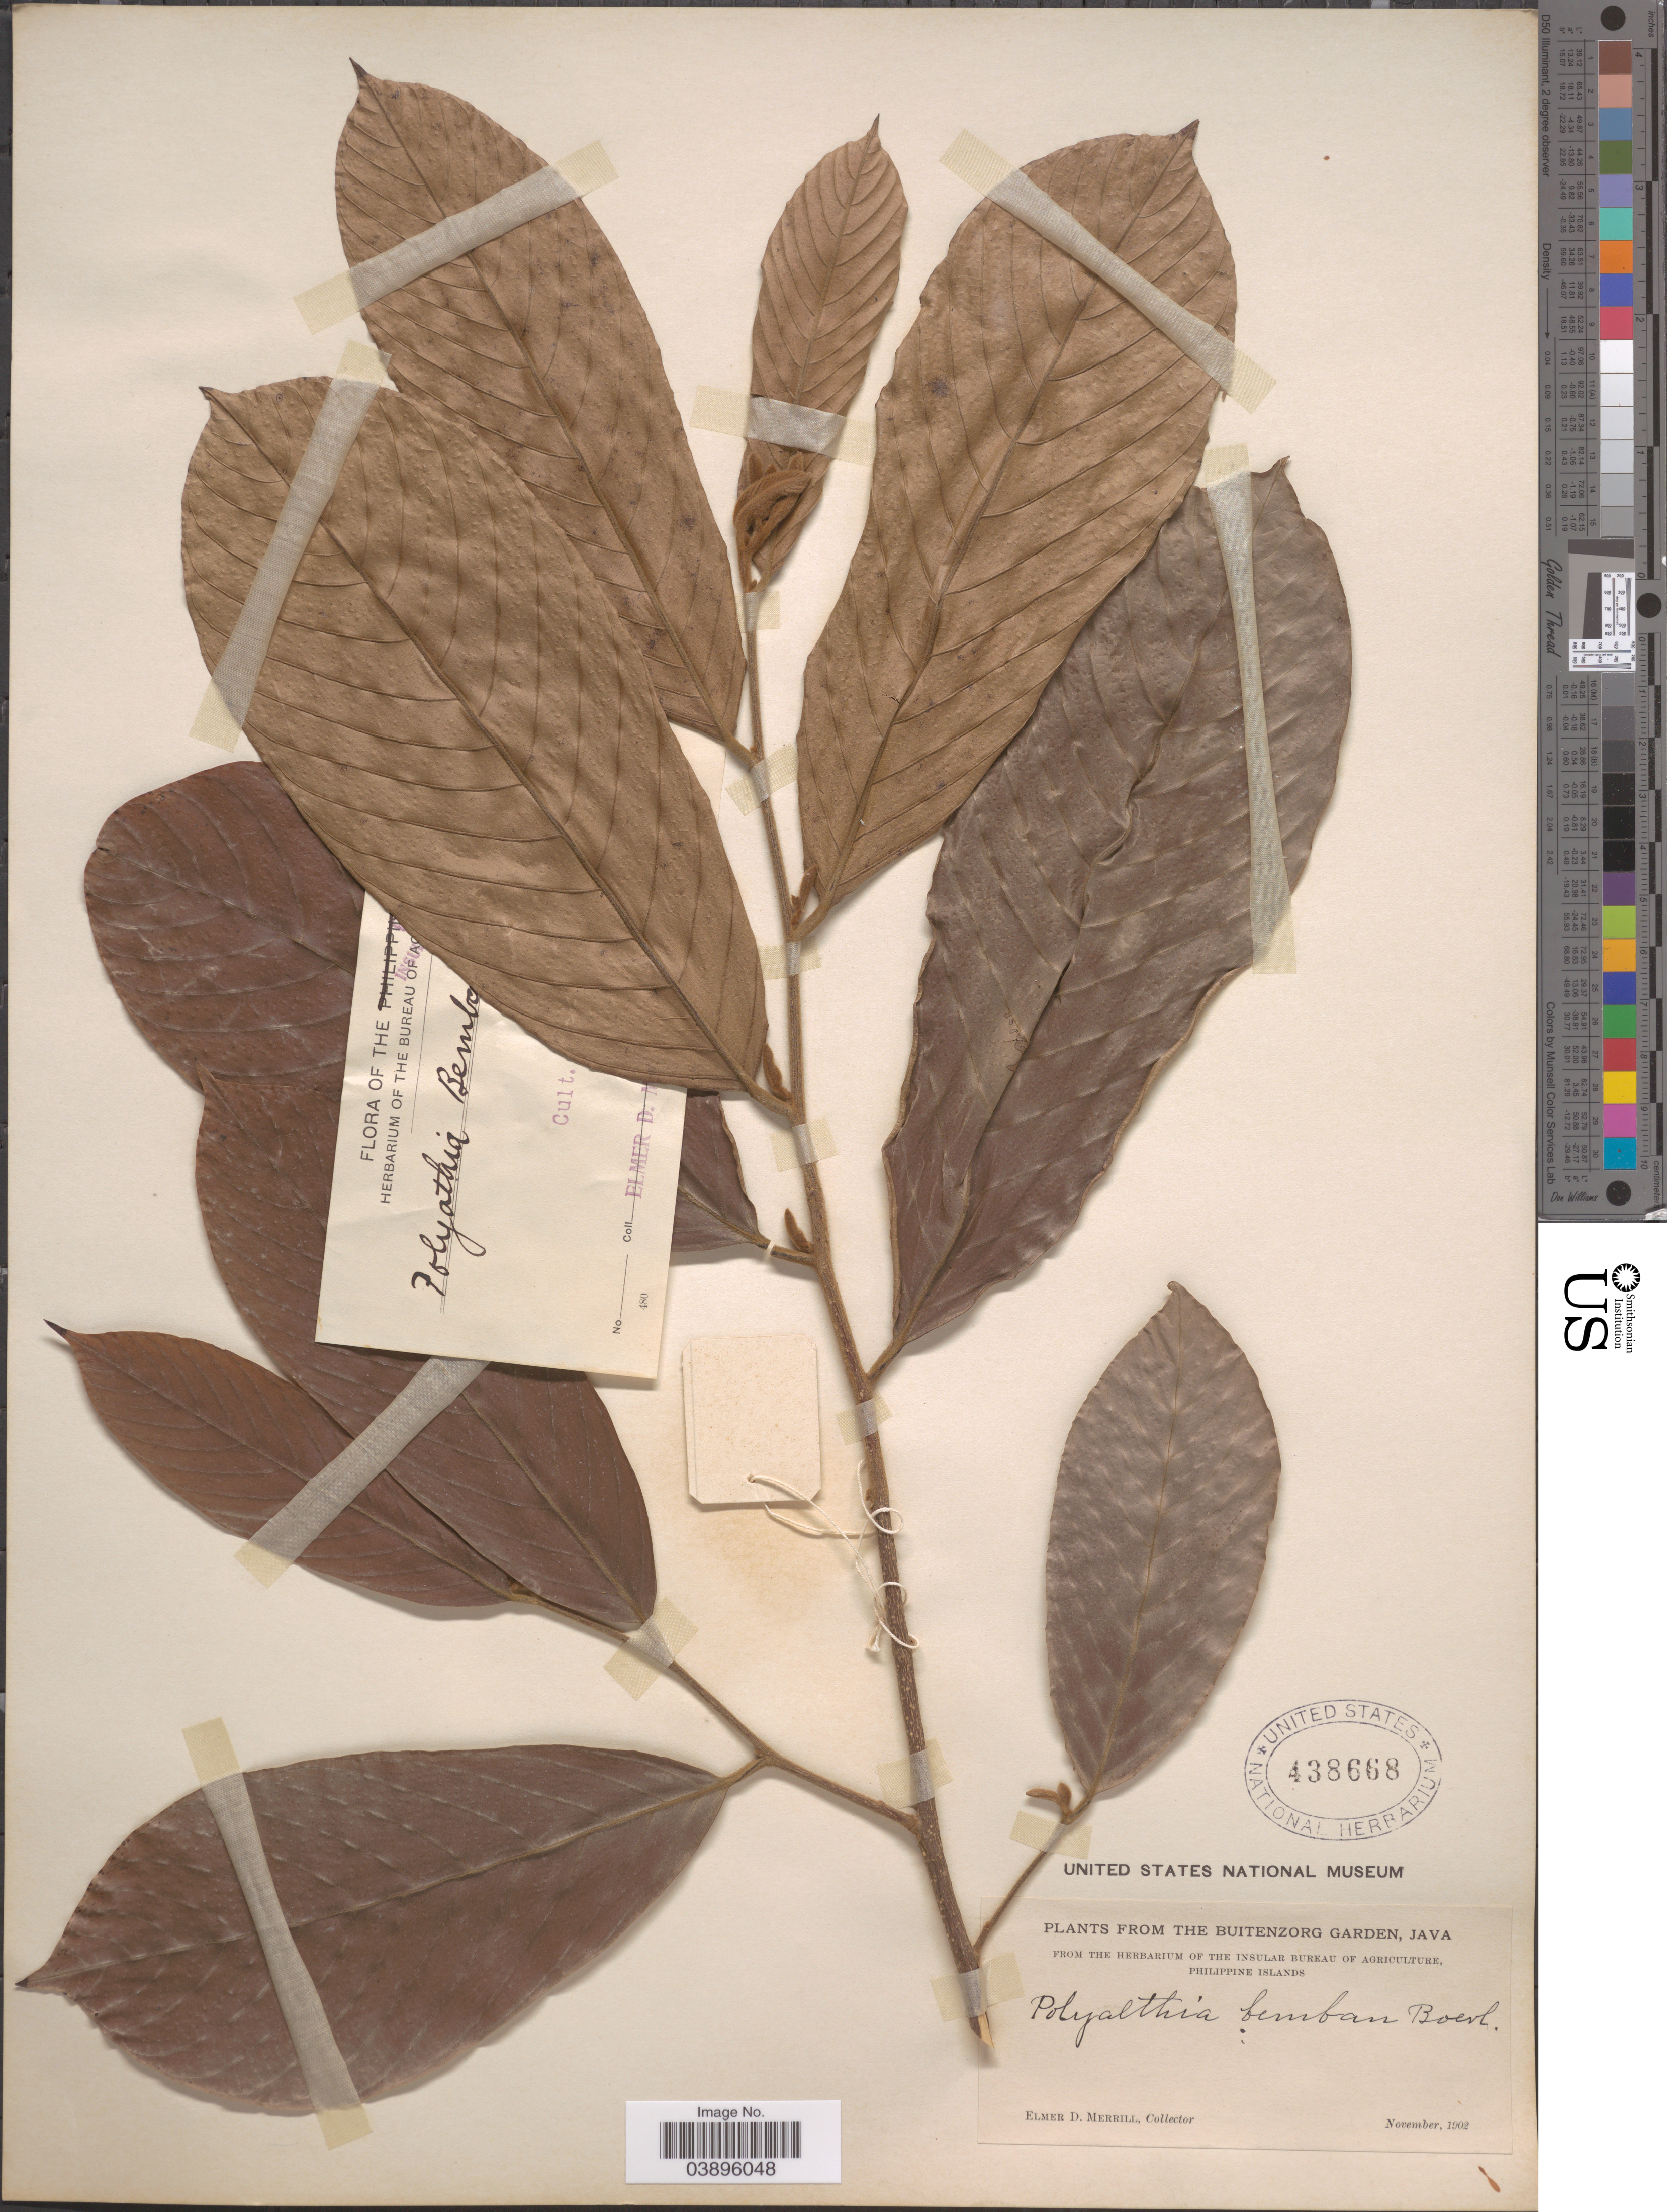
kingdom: Plantae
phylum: Tracheophyta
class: Magnoliopsida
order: Magnoliales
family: Annonaceae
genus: Monoon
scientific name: Monoon bemban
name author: Miq.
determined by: Wagner, W. L., (BOT), Smithsonian Institution - National Museum of Natural History (UNITED STATES)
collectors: E. D. Merrill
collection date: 1902-11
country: Indonesia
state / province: Java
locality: The Buitenzorg Garden.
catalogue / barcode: US 438668